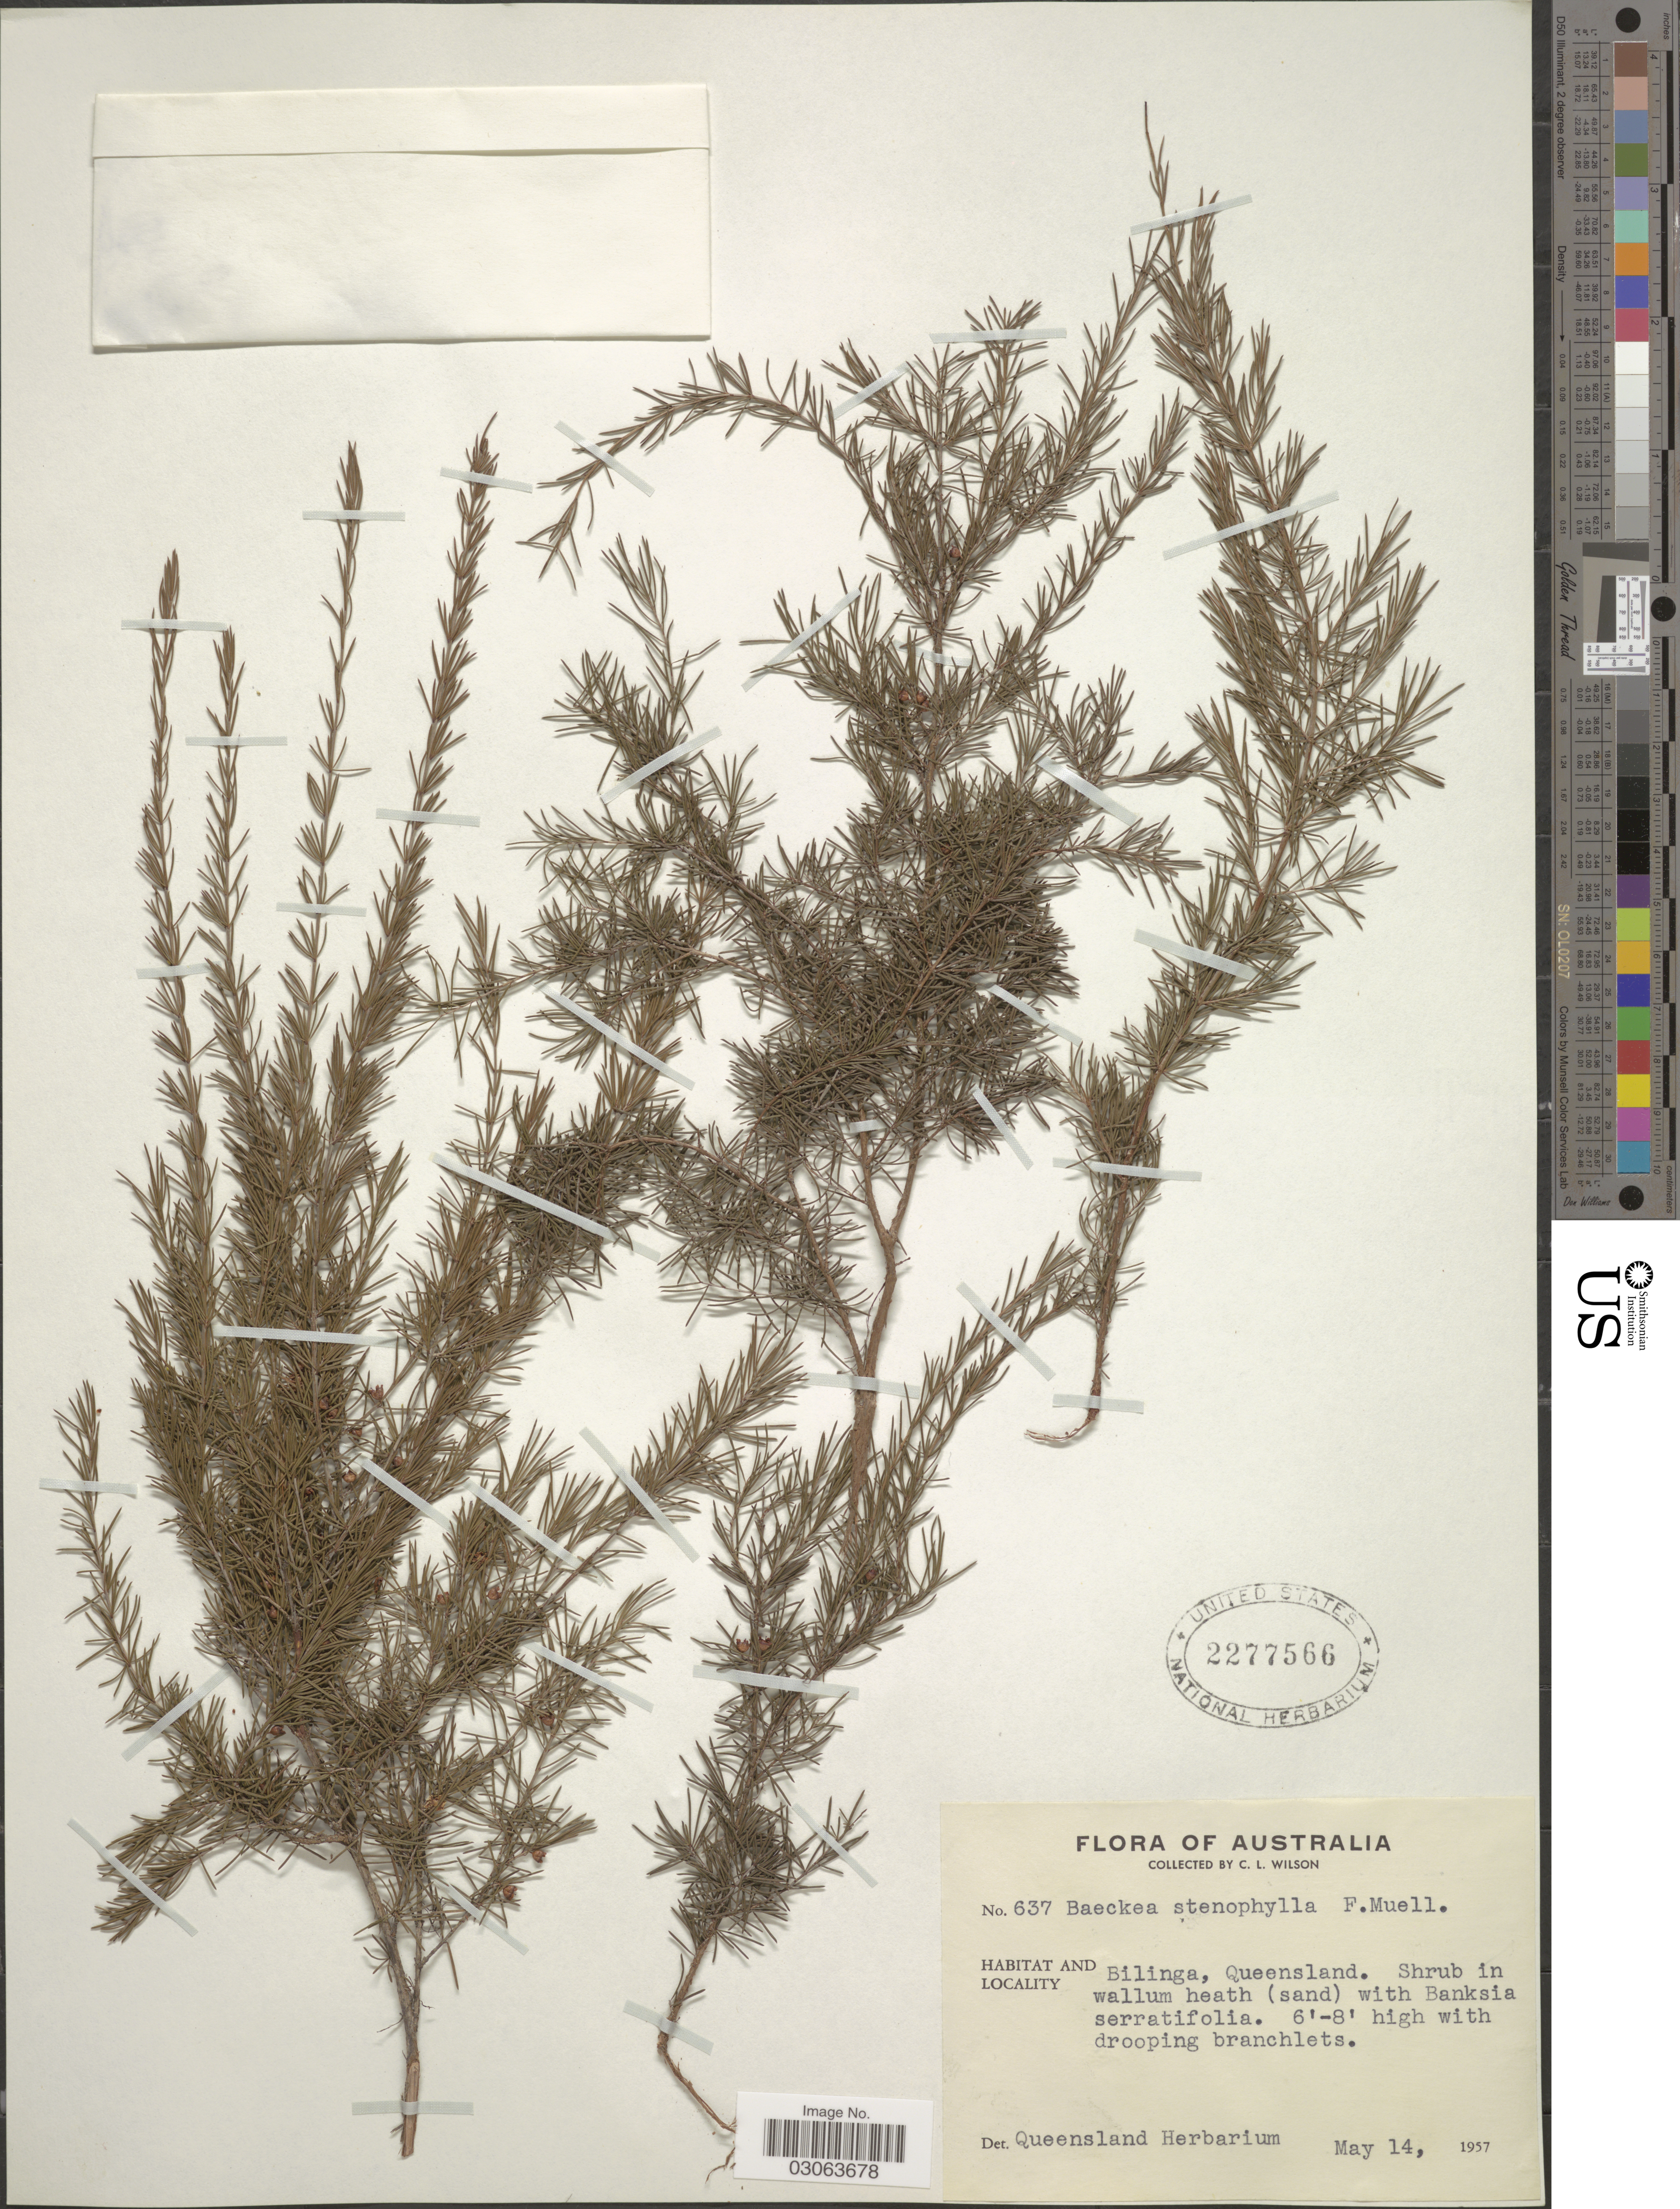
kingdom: Plantae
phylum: Tracheophyta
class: Magnoliopsida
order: Myrtales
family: Myrtaceae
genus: Baeckea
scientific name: Baeckea frutescens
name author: L.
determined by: Byrnes, N.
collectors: C. L. Wilson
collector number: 637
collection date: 1957-05-14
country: Australia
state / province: Queensland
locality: Bilinga, Queensland.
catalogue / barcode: US 2277566